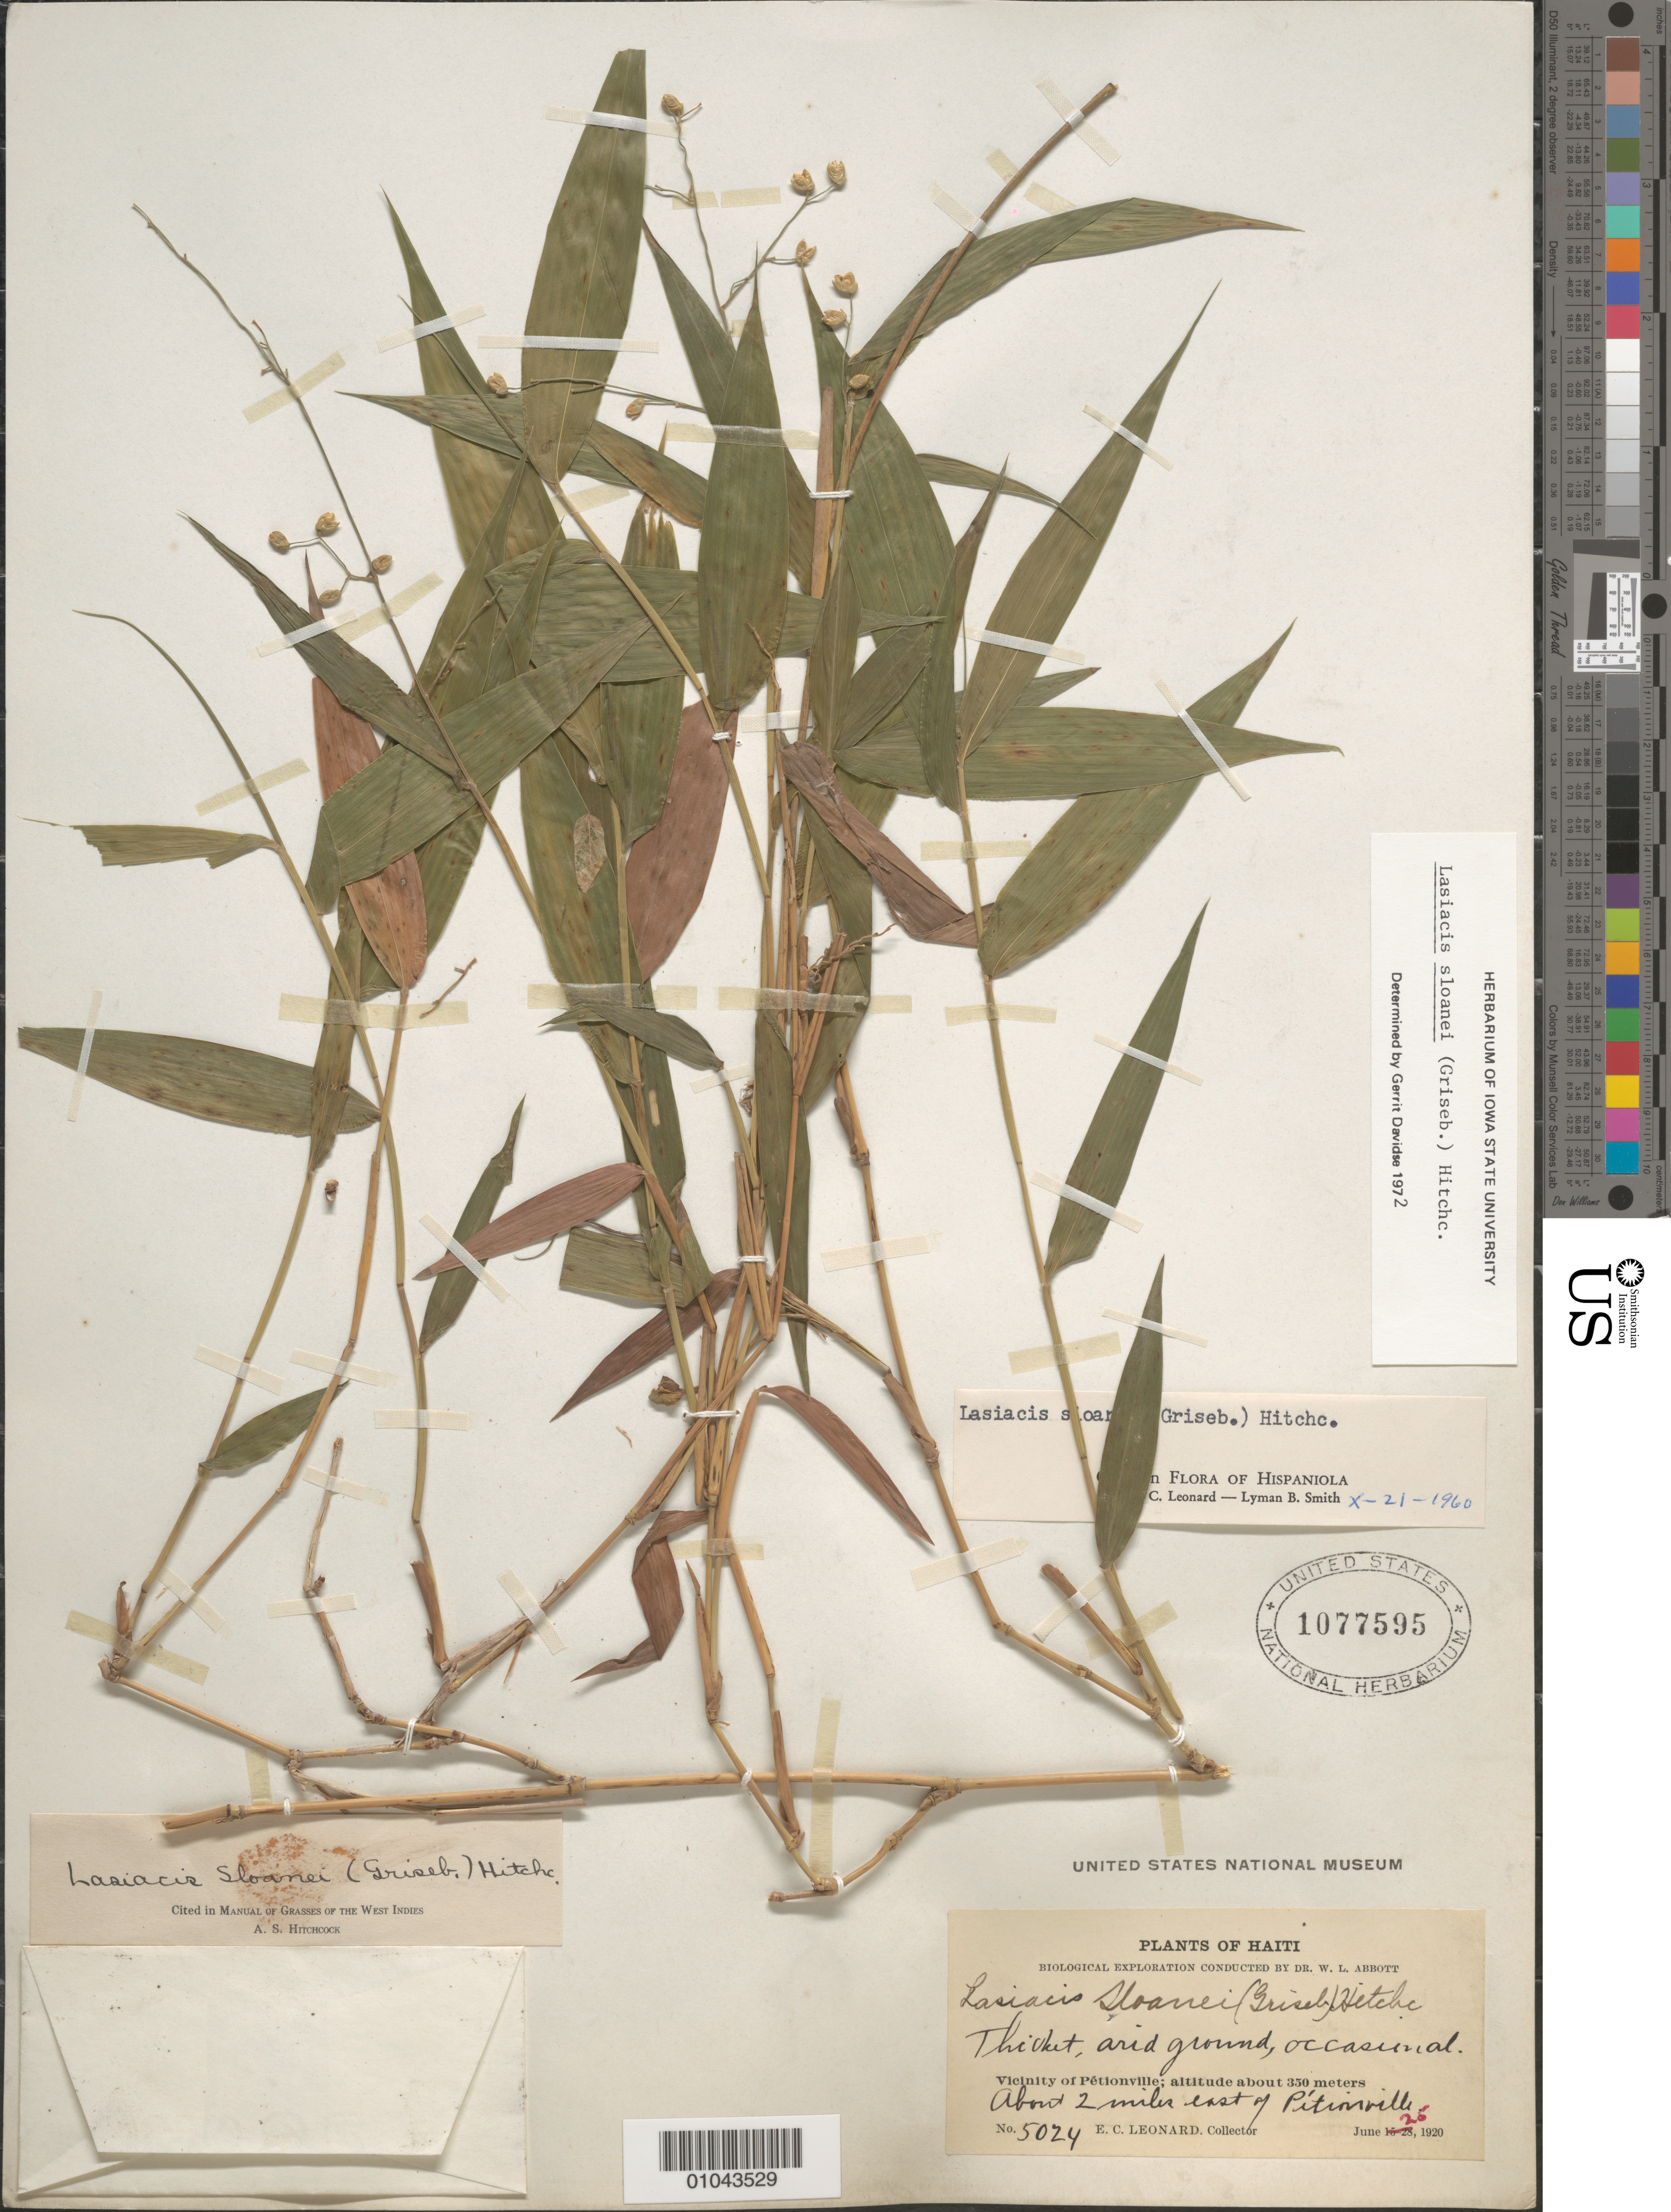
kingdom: Plantae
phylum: Tracheophyta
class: Liliopsida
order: Poales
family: Poaceae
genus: Lasiacis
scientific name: Lasiacis sloanei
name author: (Griseb.) Hitchc.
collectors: E. C. Leonard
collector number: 5024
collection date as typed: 25 Jun 1920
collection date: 1920-06-25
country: Haiti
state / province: Óuest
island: Hispaniola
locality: Vicinity of Petionville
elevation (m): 350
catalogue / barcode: US 1077595